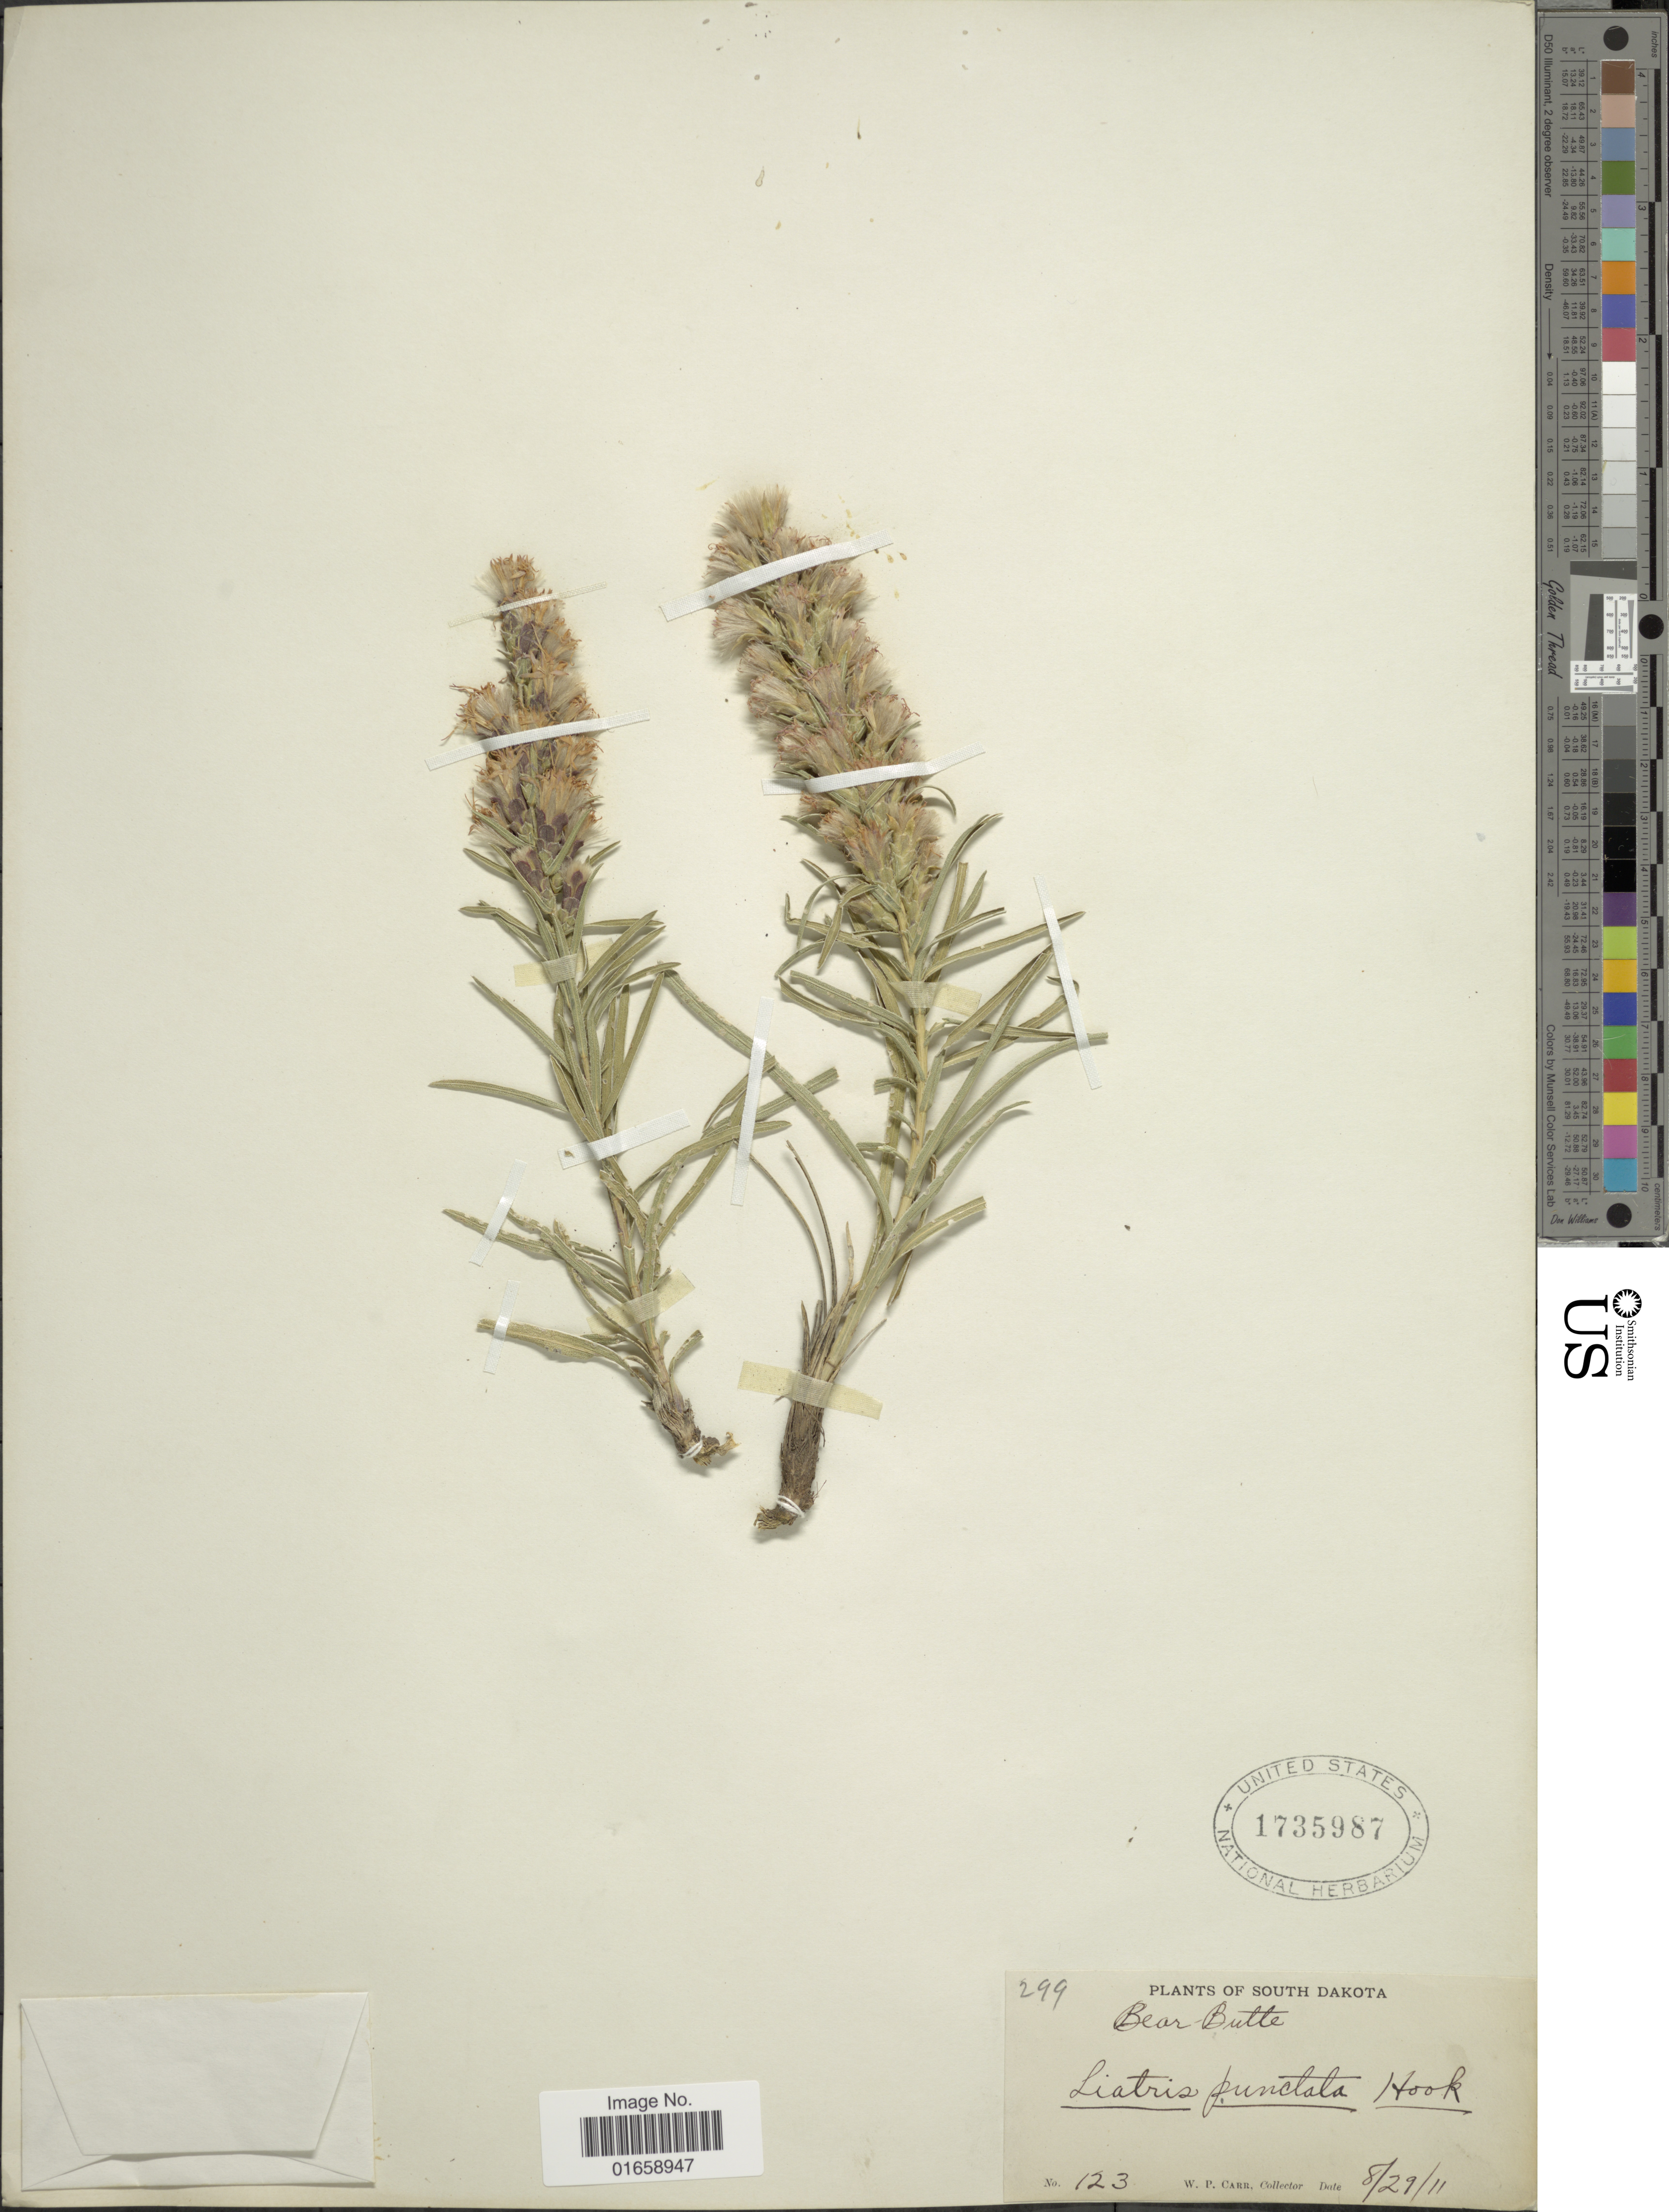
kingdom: Plantae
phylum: Tracheophyta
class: Magnoliopsida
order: Asterales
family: Asteraceae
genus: Liatris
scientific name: Liatris punctata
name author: Hook.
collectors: W. Carr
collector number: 123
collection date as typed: Transcribed d/m/y: 29/8/11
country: United States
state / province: South Dakota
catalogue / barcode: US 1735987